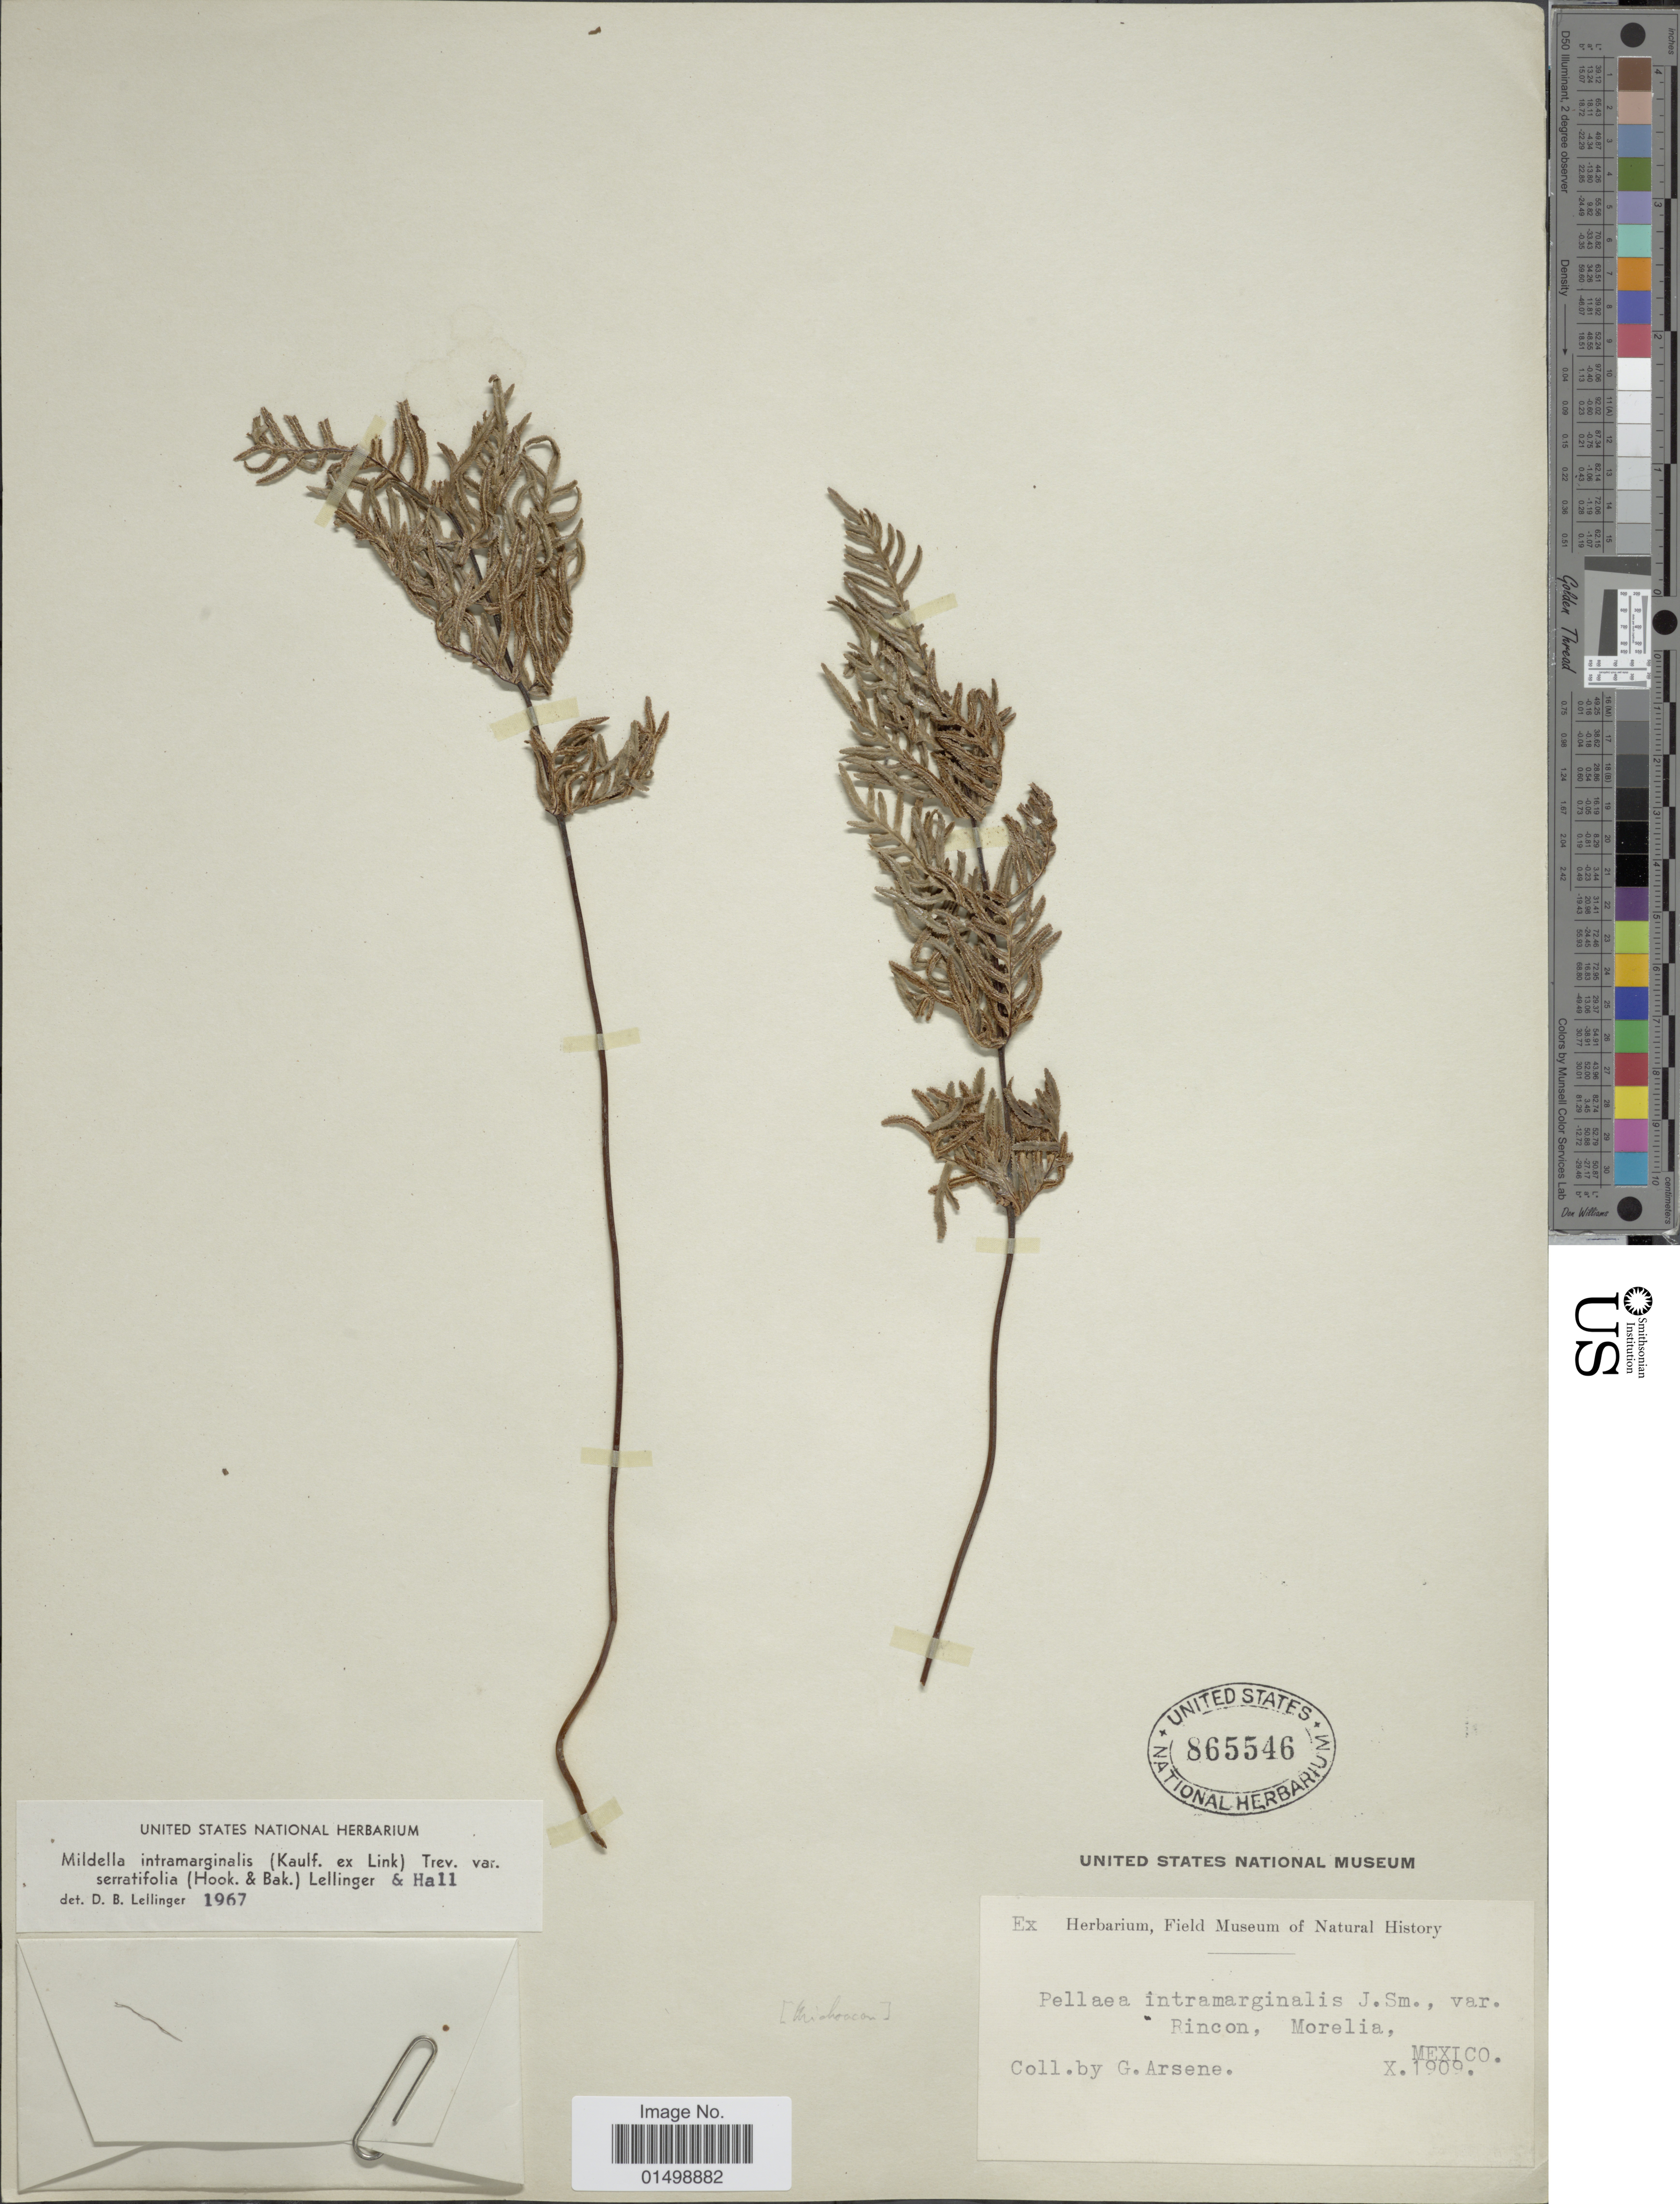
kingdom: Plantae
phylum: Tracheophyta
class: Polypodiopsida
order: Polypodiales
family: Pteridaceae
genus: Cheilanthes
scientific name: Cheilanthes intramarginalis var. serratifolia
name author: (Kaulf.) Hook.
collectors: Bro. G. Arsène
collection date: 1909-10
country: Mexico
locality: Rincon, Morelia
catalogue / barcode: US 865546